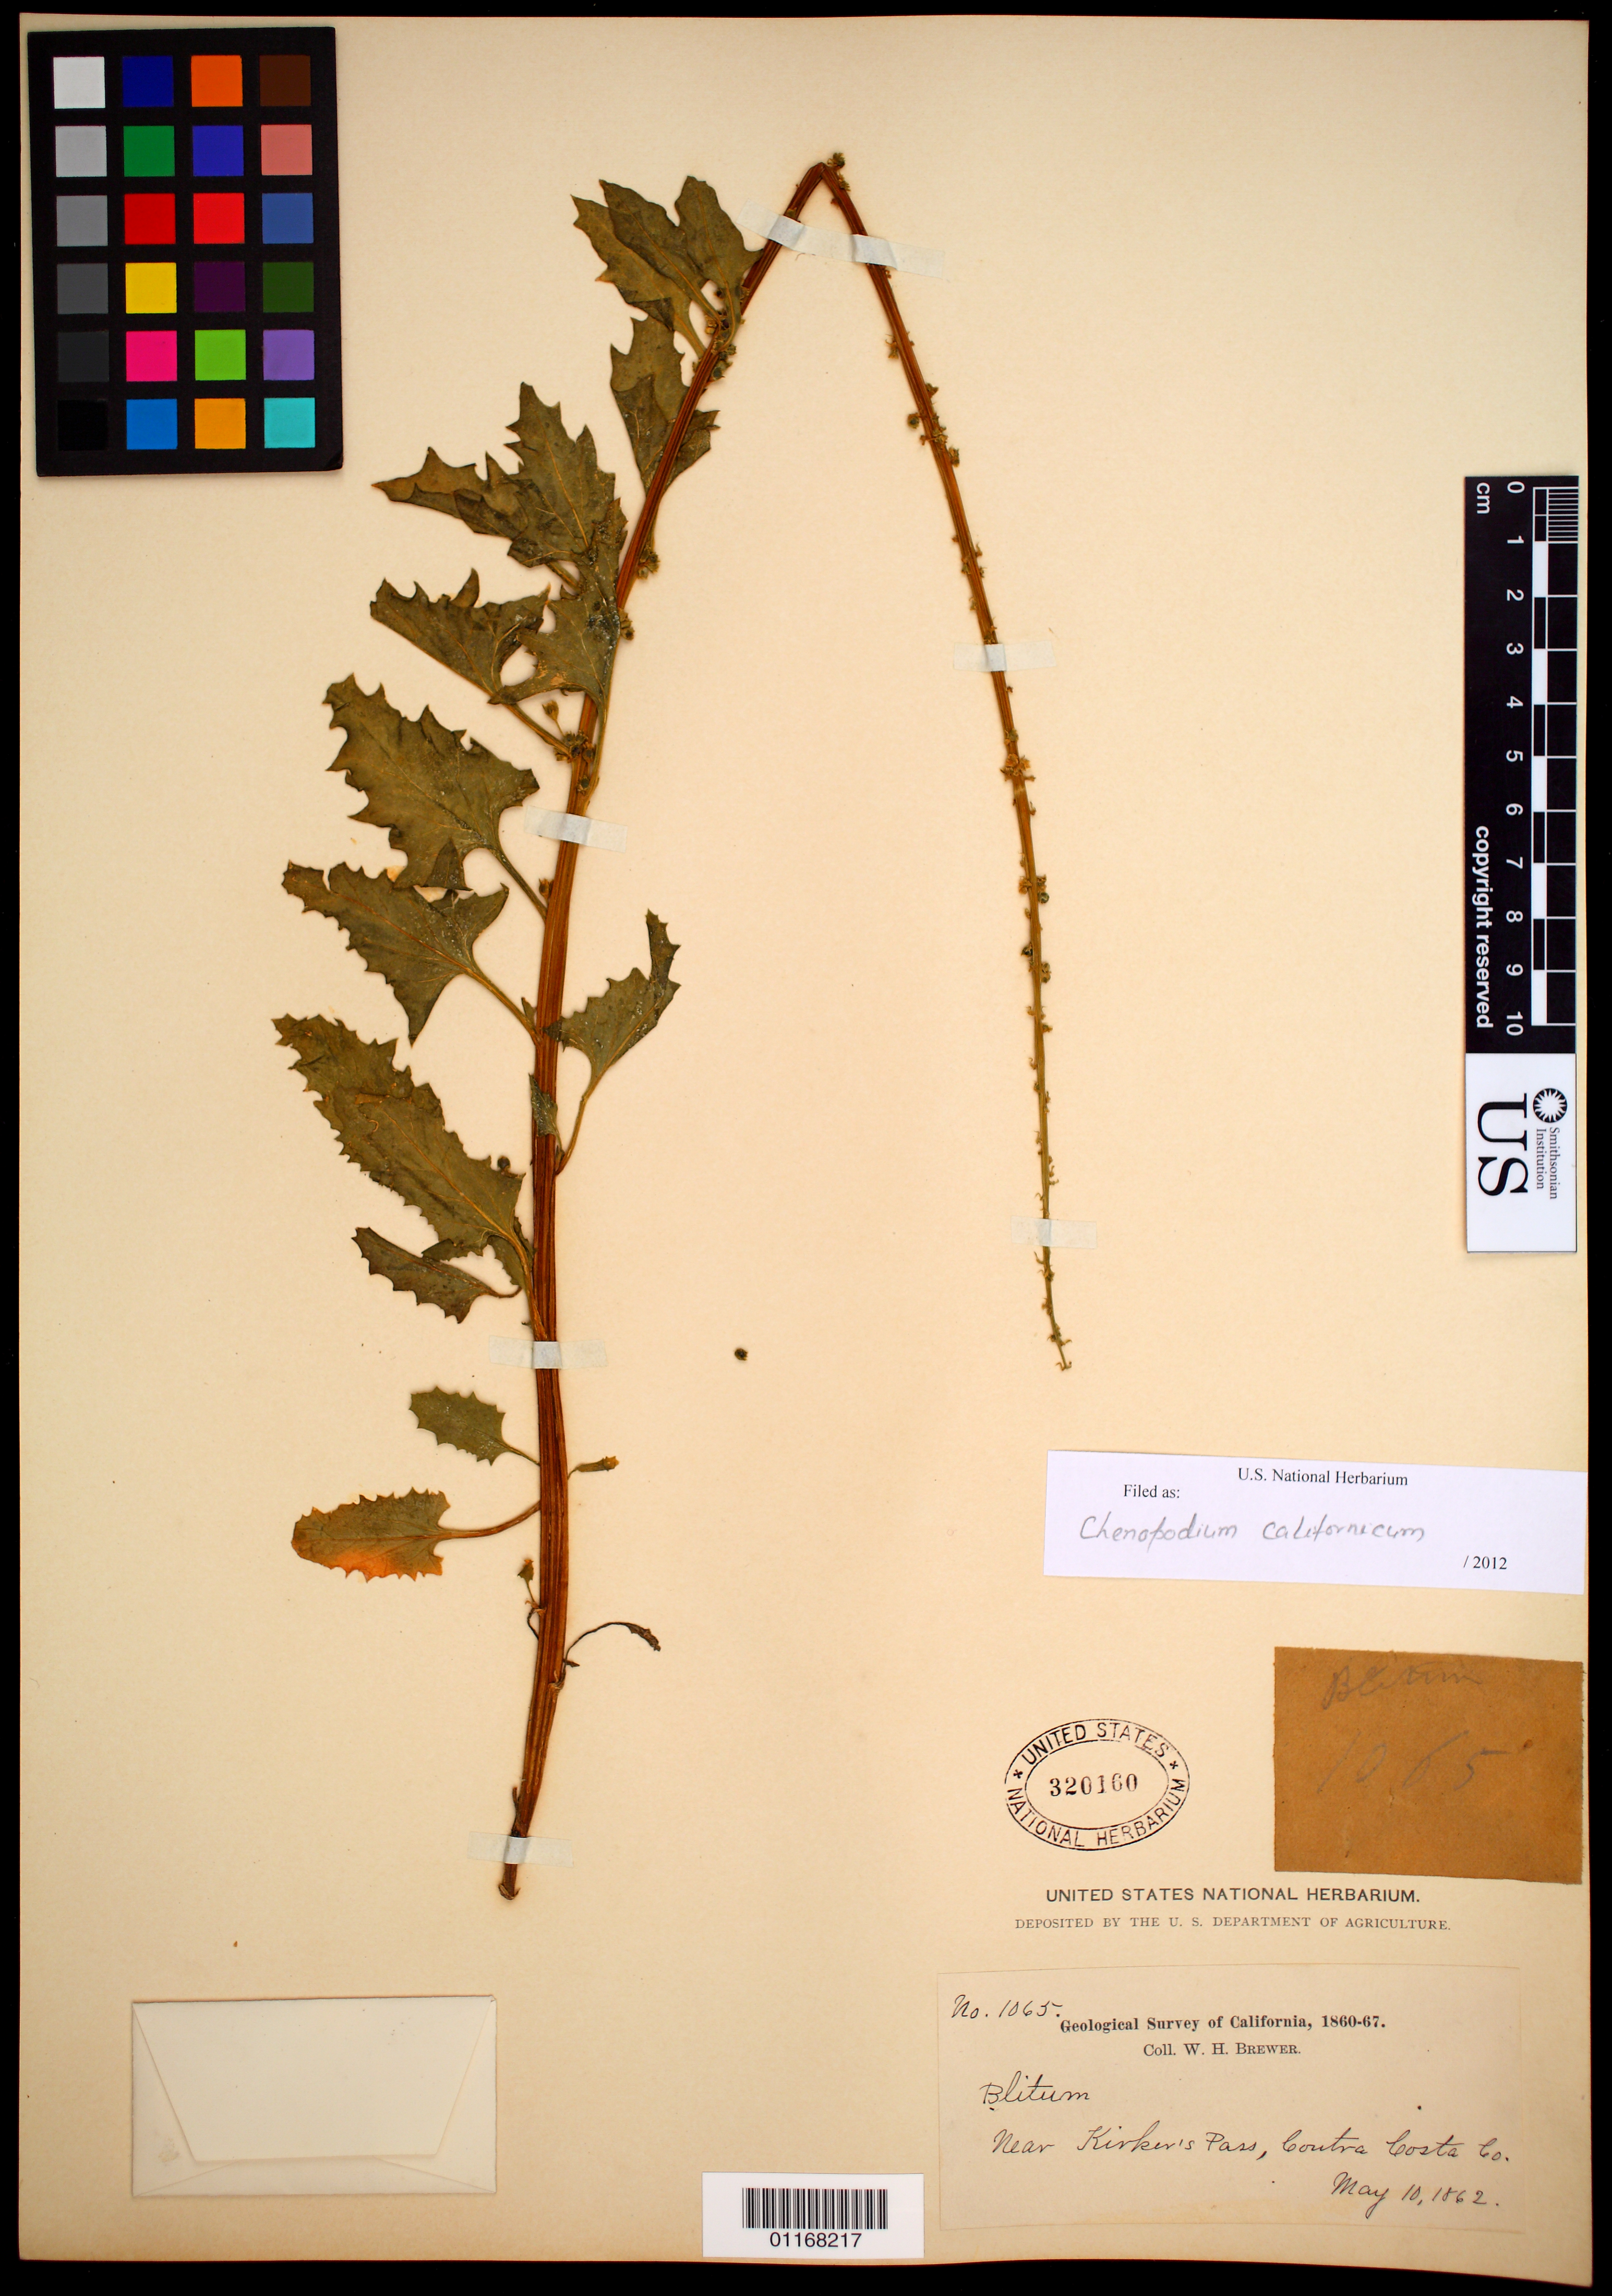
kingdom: Plantae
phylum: Tracheophyta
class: Magnoliopsida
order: Caryophyllales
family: Amaranthaceae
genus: Chenopodium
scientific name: Chenopodium californicum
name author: S. Watson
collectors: W. H. Brewer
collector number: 1065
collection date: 1862-05-10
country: United States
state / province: California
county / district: Contra Costa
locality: Near Kirker's Pass.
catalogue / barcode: US 320160